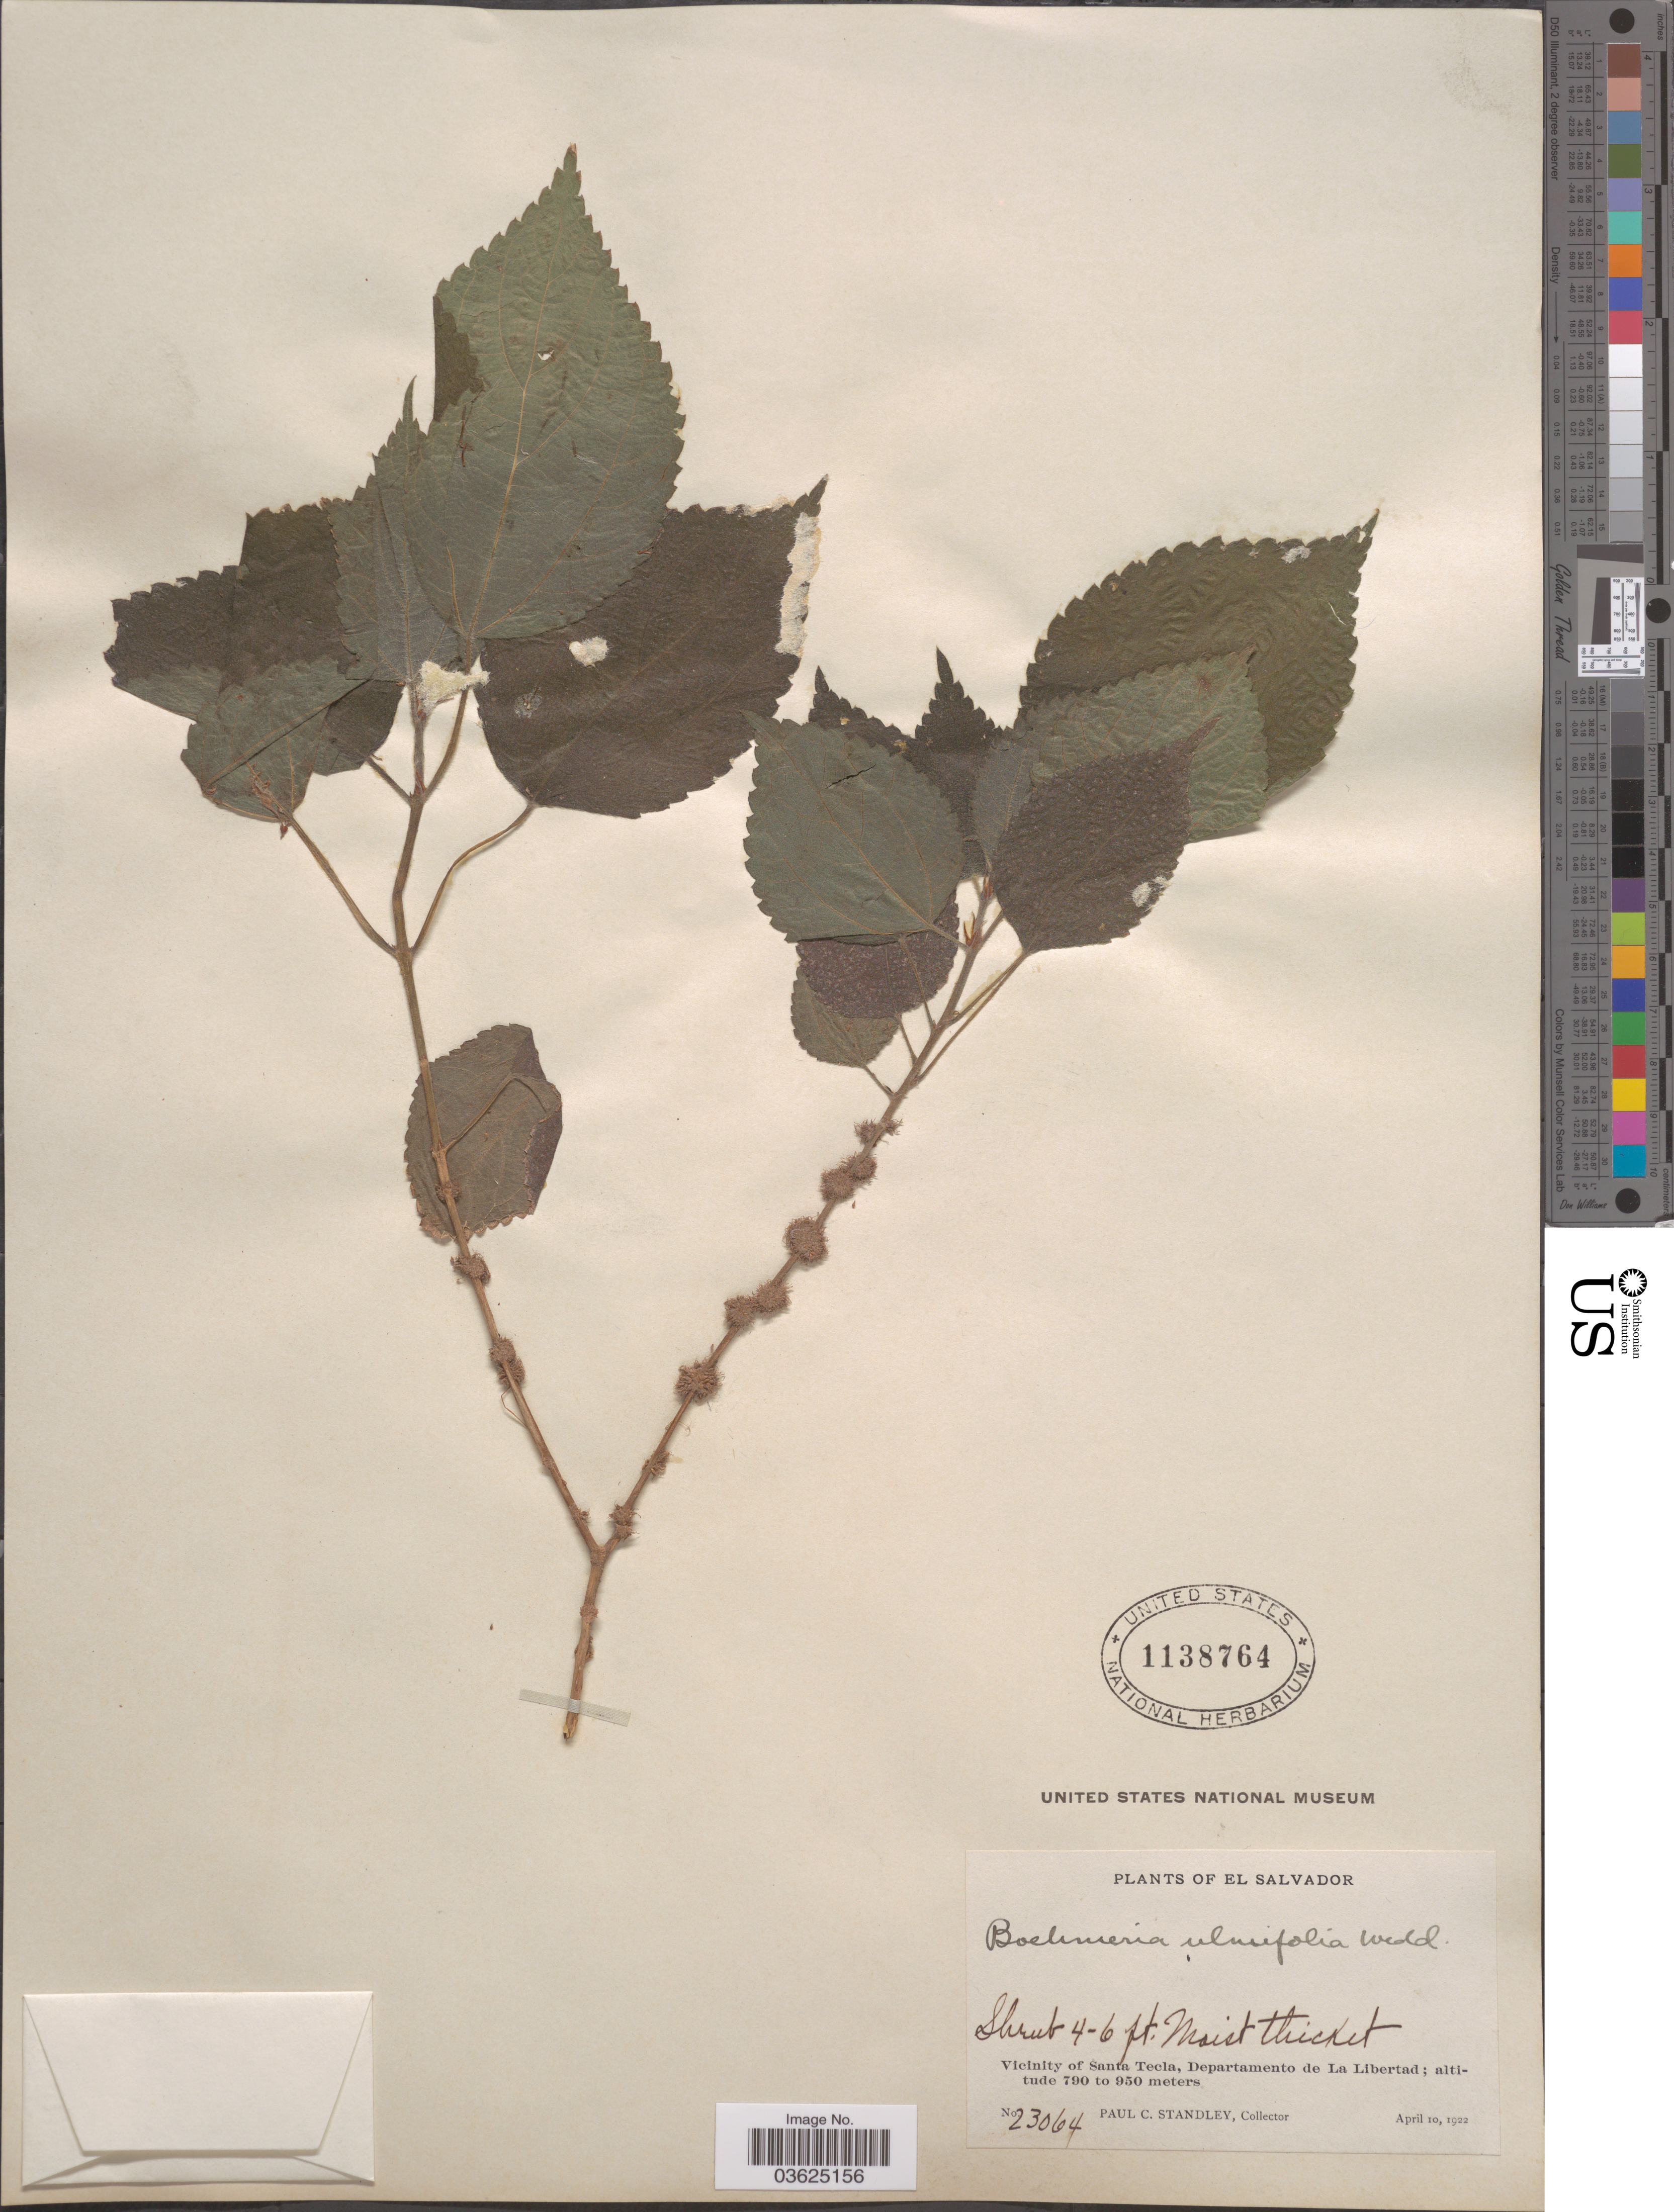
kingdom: Plantae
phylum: Tracheophyta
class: Magnoliopsida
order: Rosales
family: Urticaceae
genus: Boehmeria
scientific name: Boehmeria ulmifolia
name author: Wedd.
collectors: P. C. Standley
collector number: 23064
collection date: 1922-04-10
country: El Salvador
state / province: La Libertad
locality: Vicinity of Santa Tecla, Departamento de La Libertad.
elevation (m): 790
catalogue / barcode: US 1138764